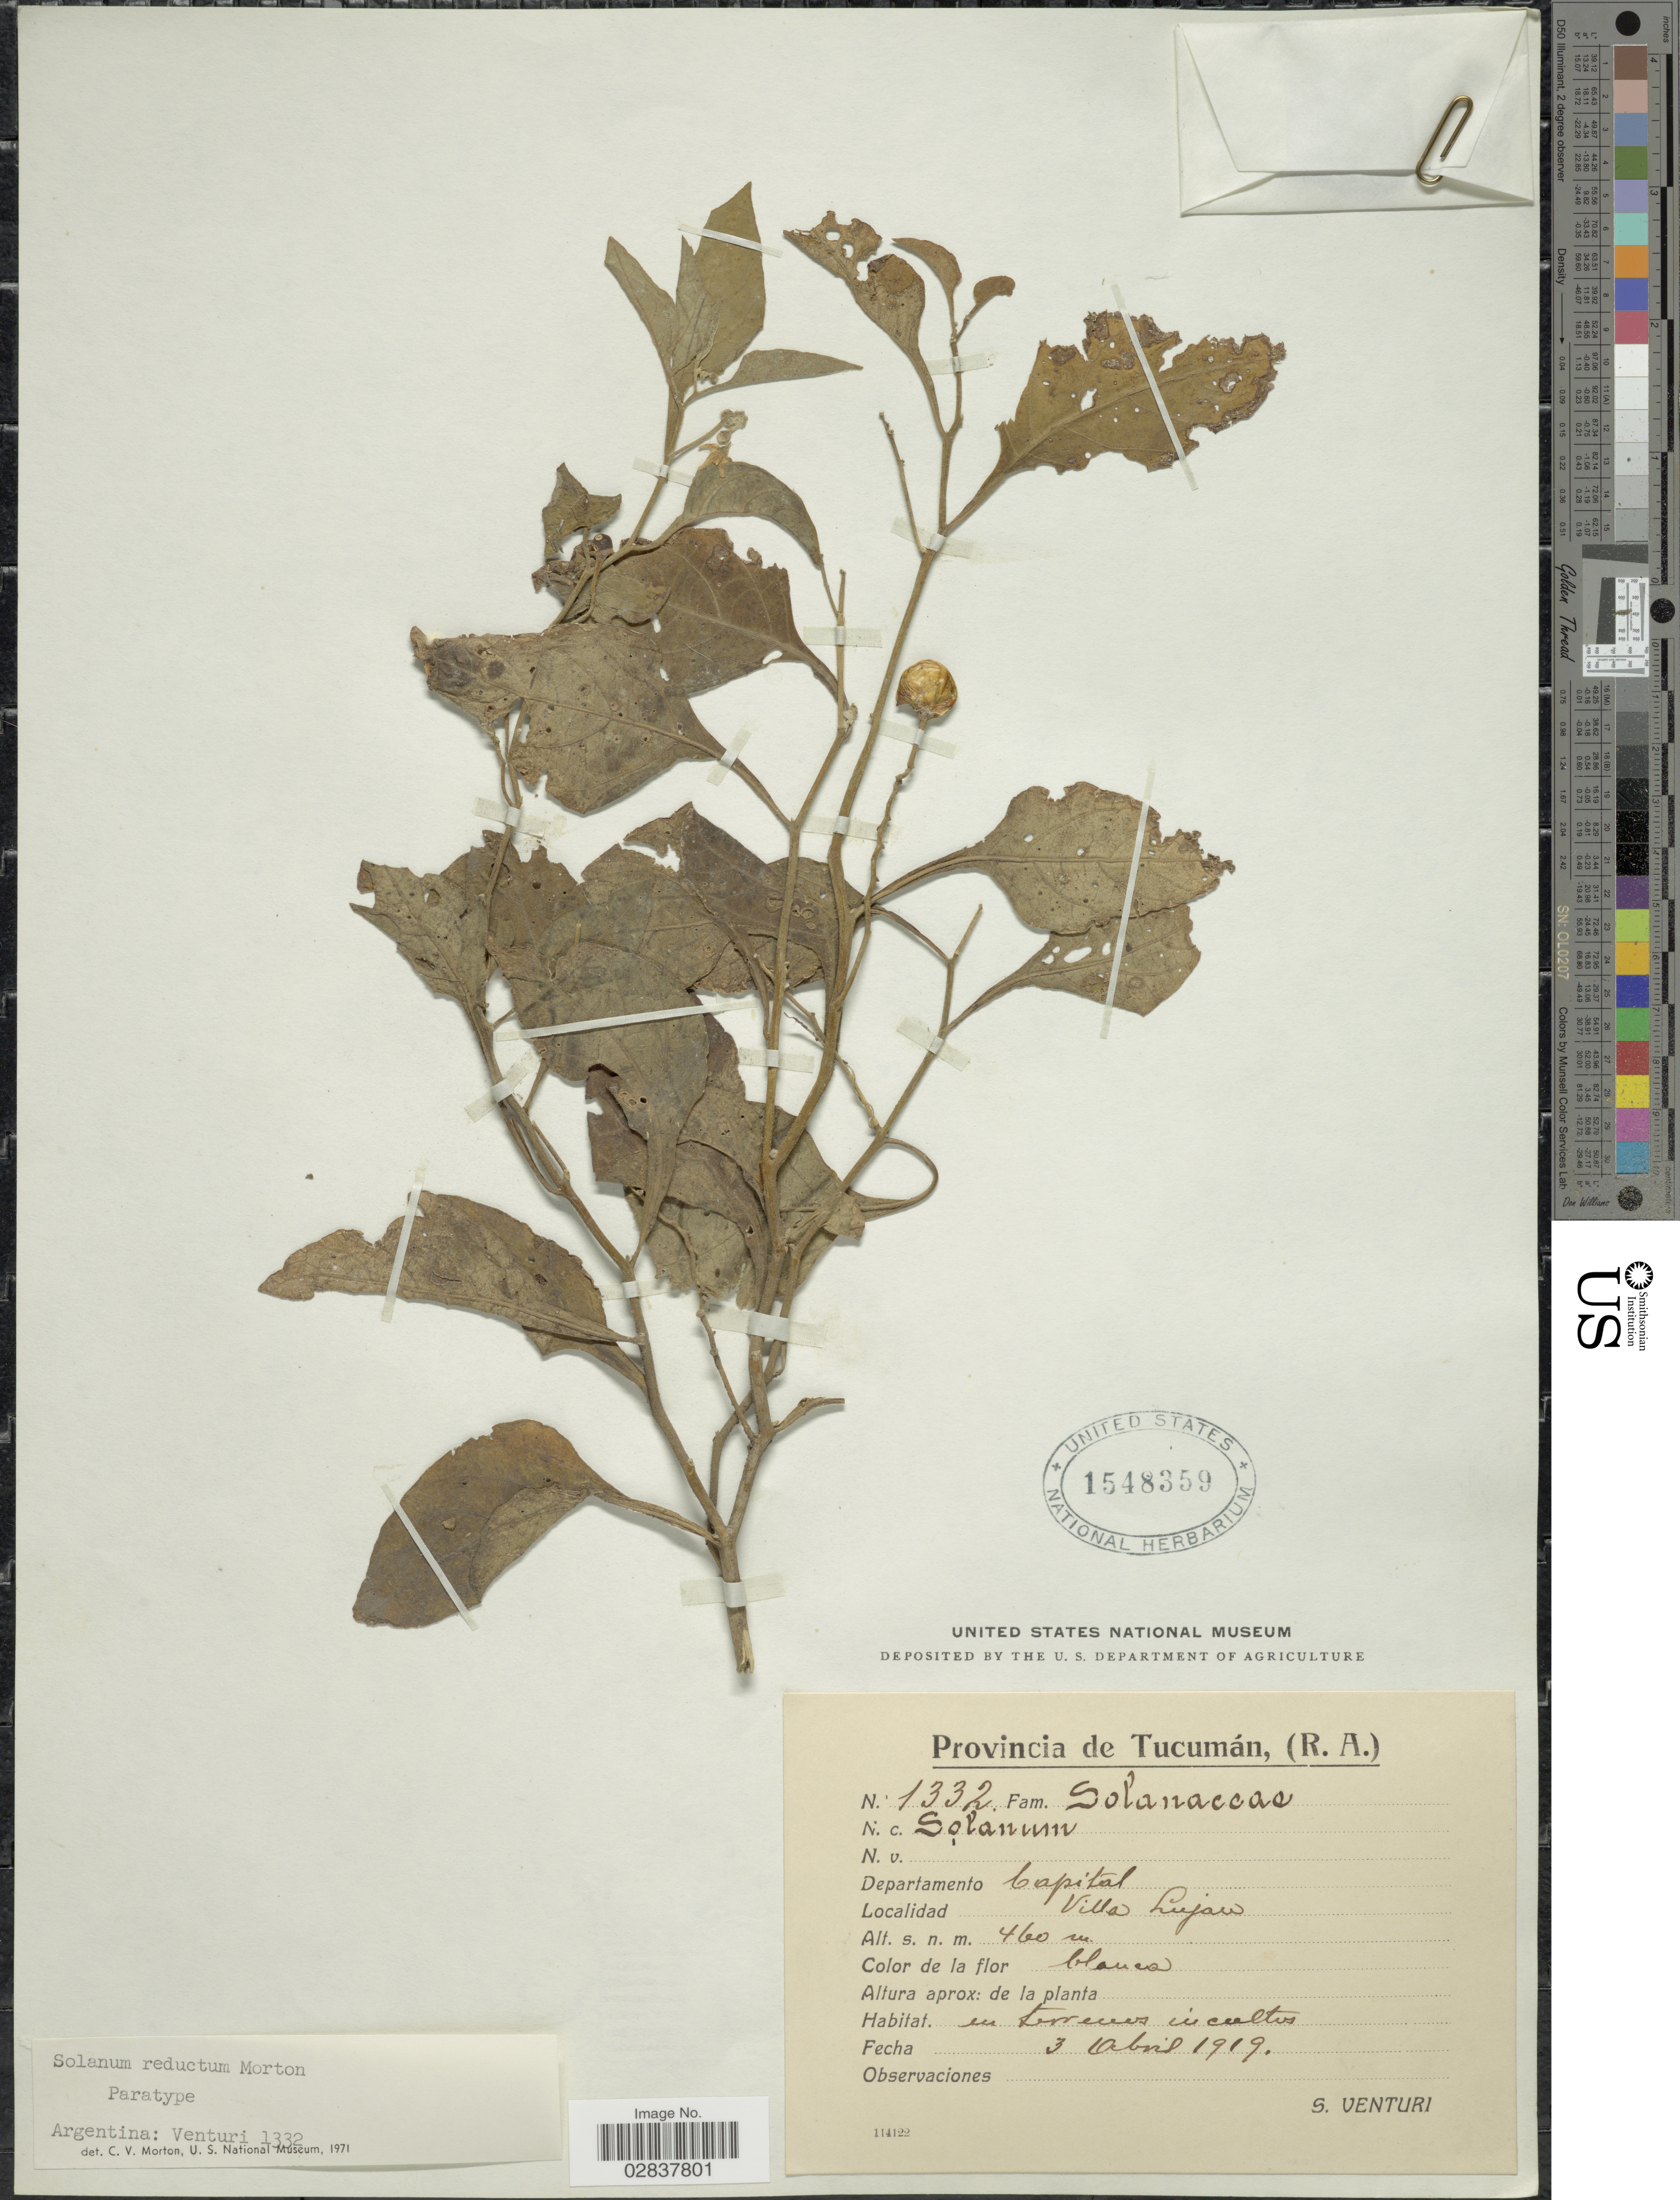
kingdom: Plantae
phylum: Tracheophyta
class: Magnoliopsida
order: Solanales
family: Solanaceae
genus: Solanum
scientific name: Solanum reductum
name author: C.V. Morton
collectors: S. Venturi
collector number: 1332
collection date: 1919-04-03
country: Argentina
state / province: Tucuman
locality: (R.A.), Departamento Capital. Villa Lujan.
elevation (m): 460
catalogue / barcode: US 1548359